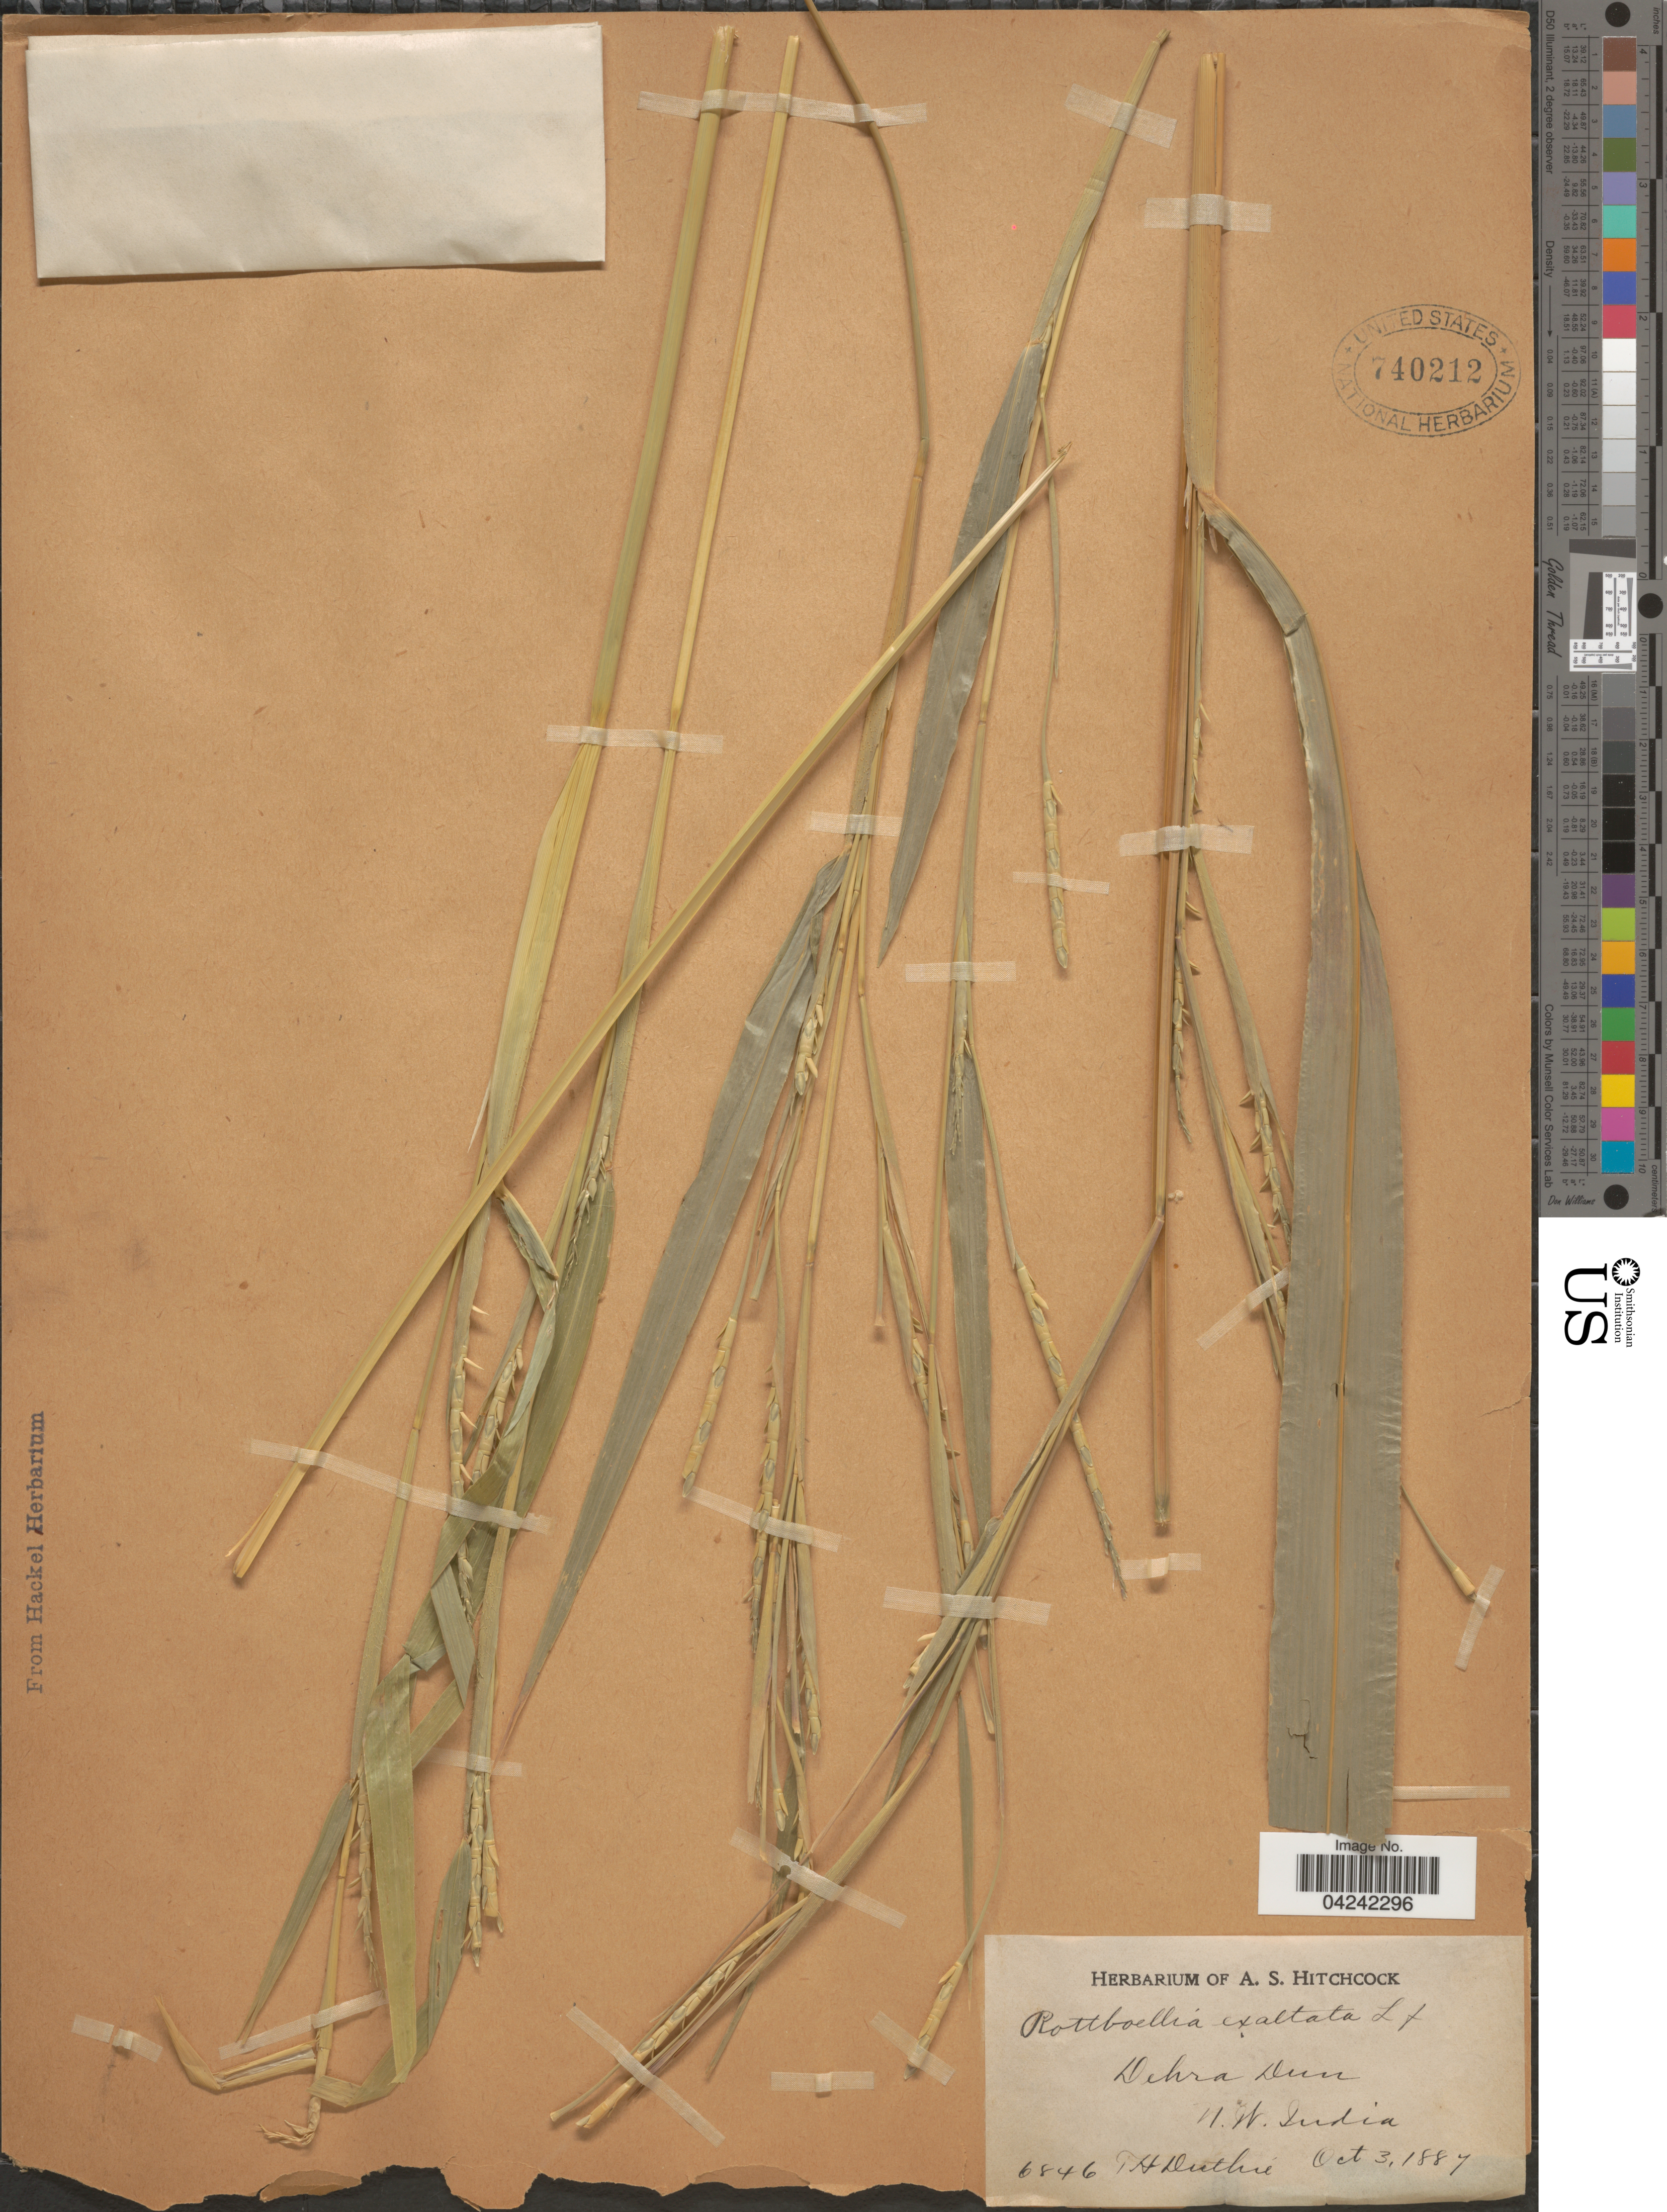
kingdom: Plantae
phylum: Tracheophyta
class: Liliopsida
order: Poales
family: Poaceae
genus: Rottboellia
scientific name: Rottboellia cochinchinensis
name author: (Lour.) Clayton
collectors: J. F. Duthie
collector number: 6846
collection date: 1887-10-03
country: India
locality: Dehra Dun. N.W. India.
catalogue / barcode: US 740212